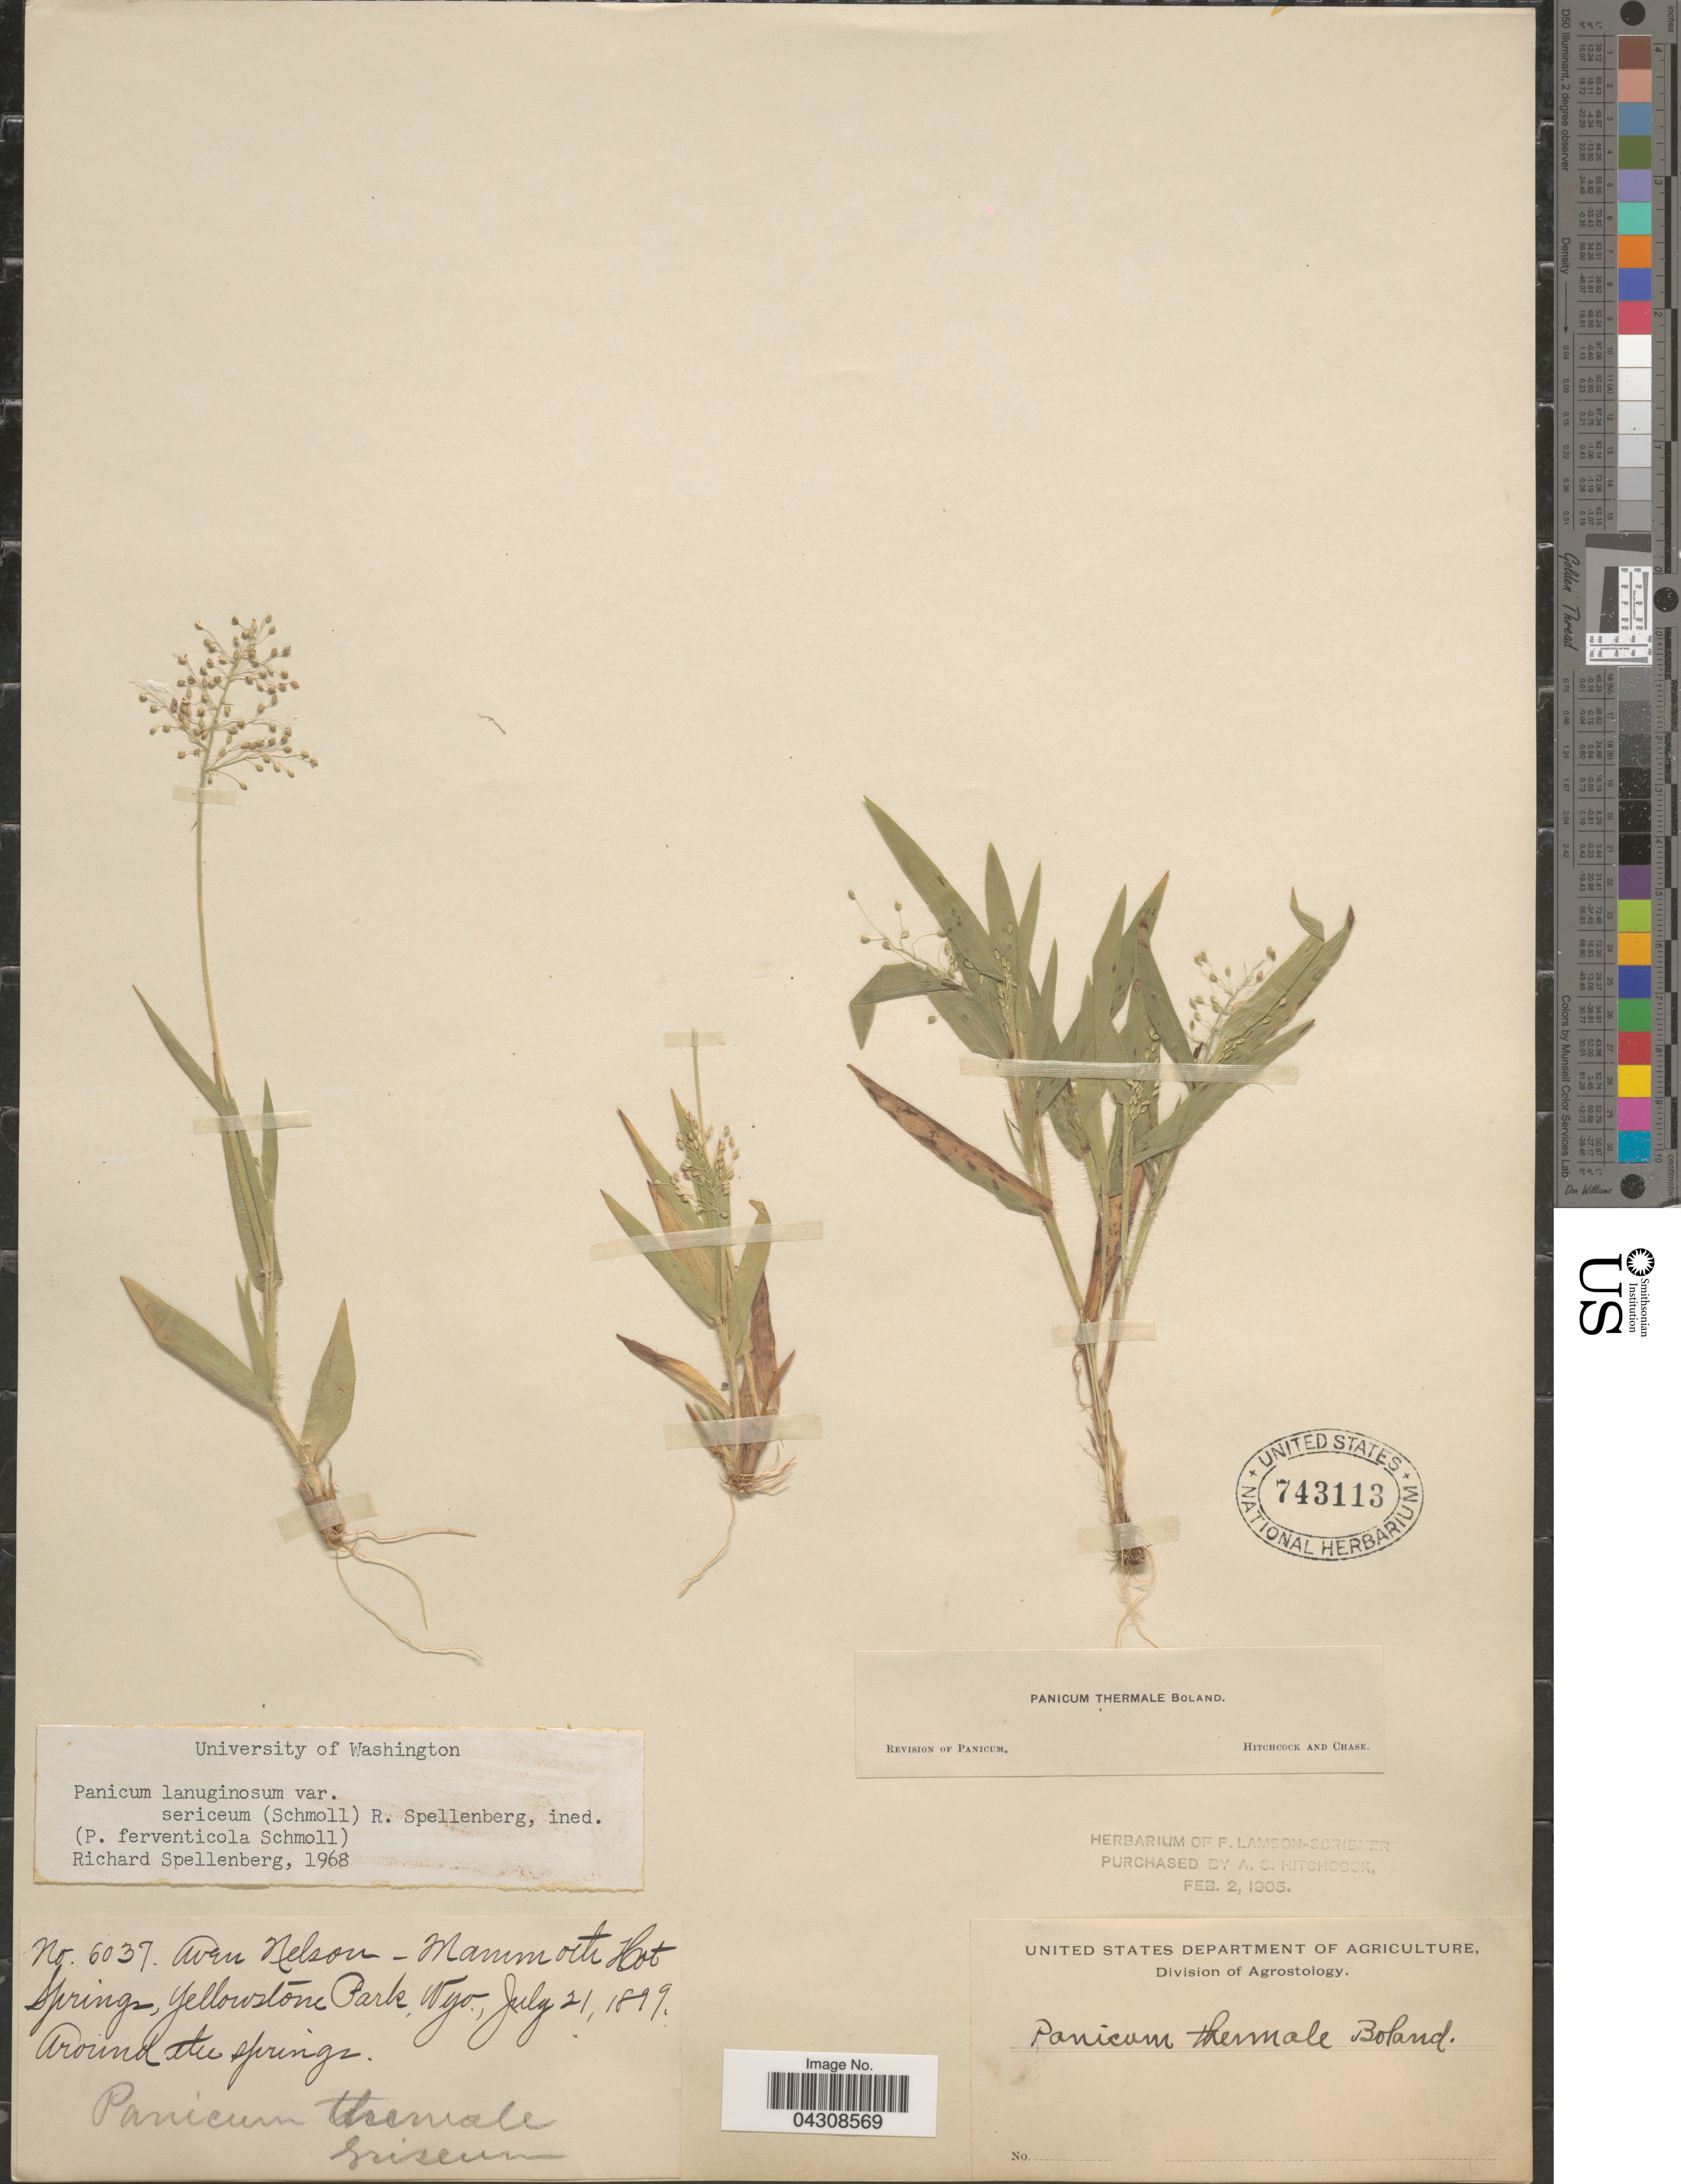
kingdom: Plantae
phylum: Tracheophyta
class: Liliopsida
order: Poales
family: Poaceae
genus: Dichanthelium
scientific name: Dichanthelium acuminatum var. acuminatum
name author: (Sw.) Gould & C.A. Clark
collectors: A. Nelson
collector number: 6037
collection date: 1899-07-21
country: United States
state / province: Wyoming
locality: Mammoth Hot Springs, Yellowstone Park. Around the springs.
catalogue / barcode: US 743113